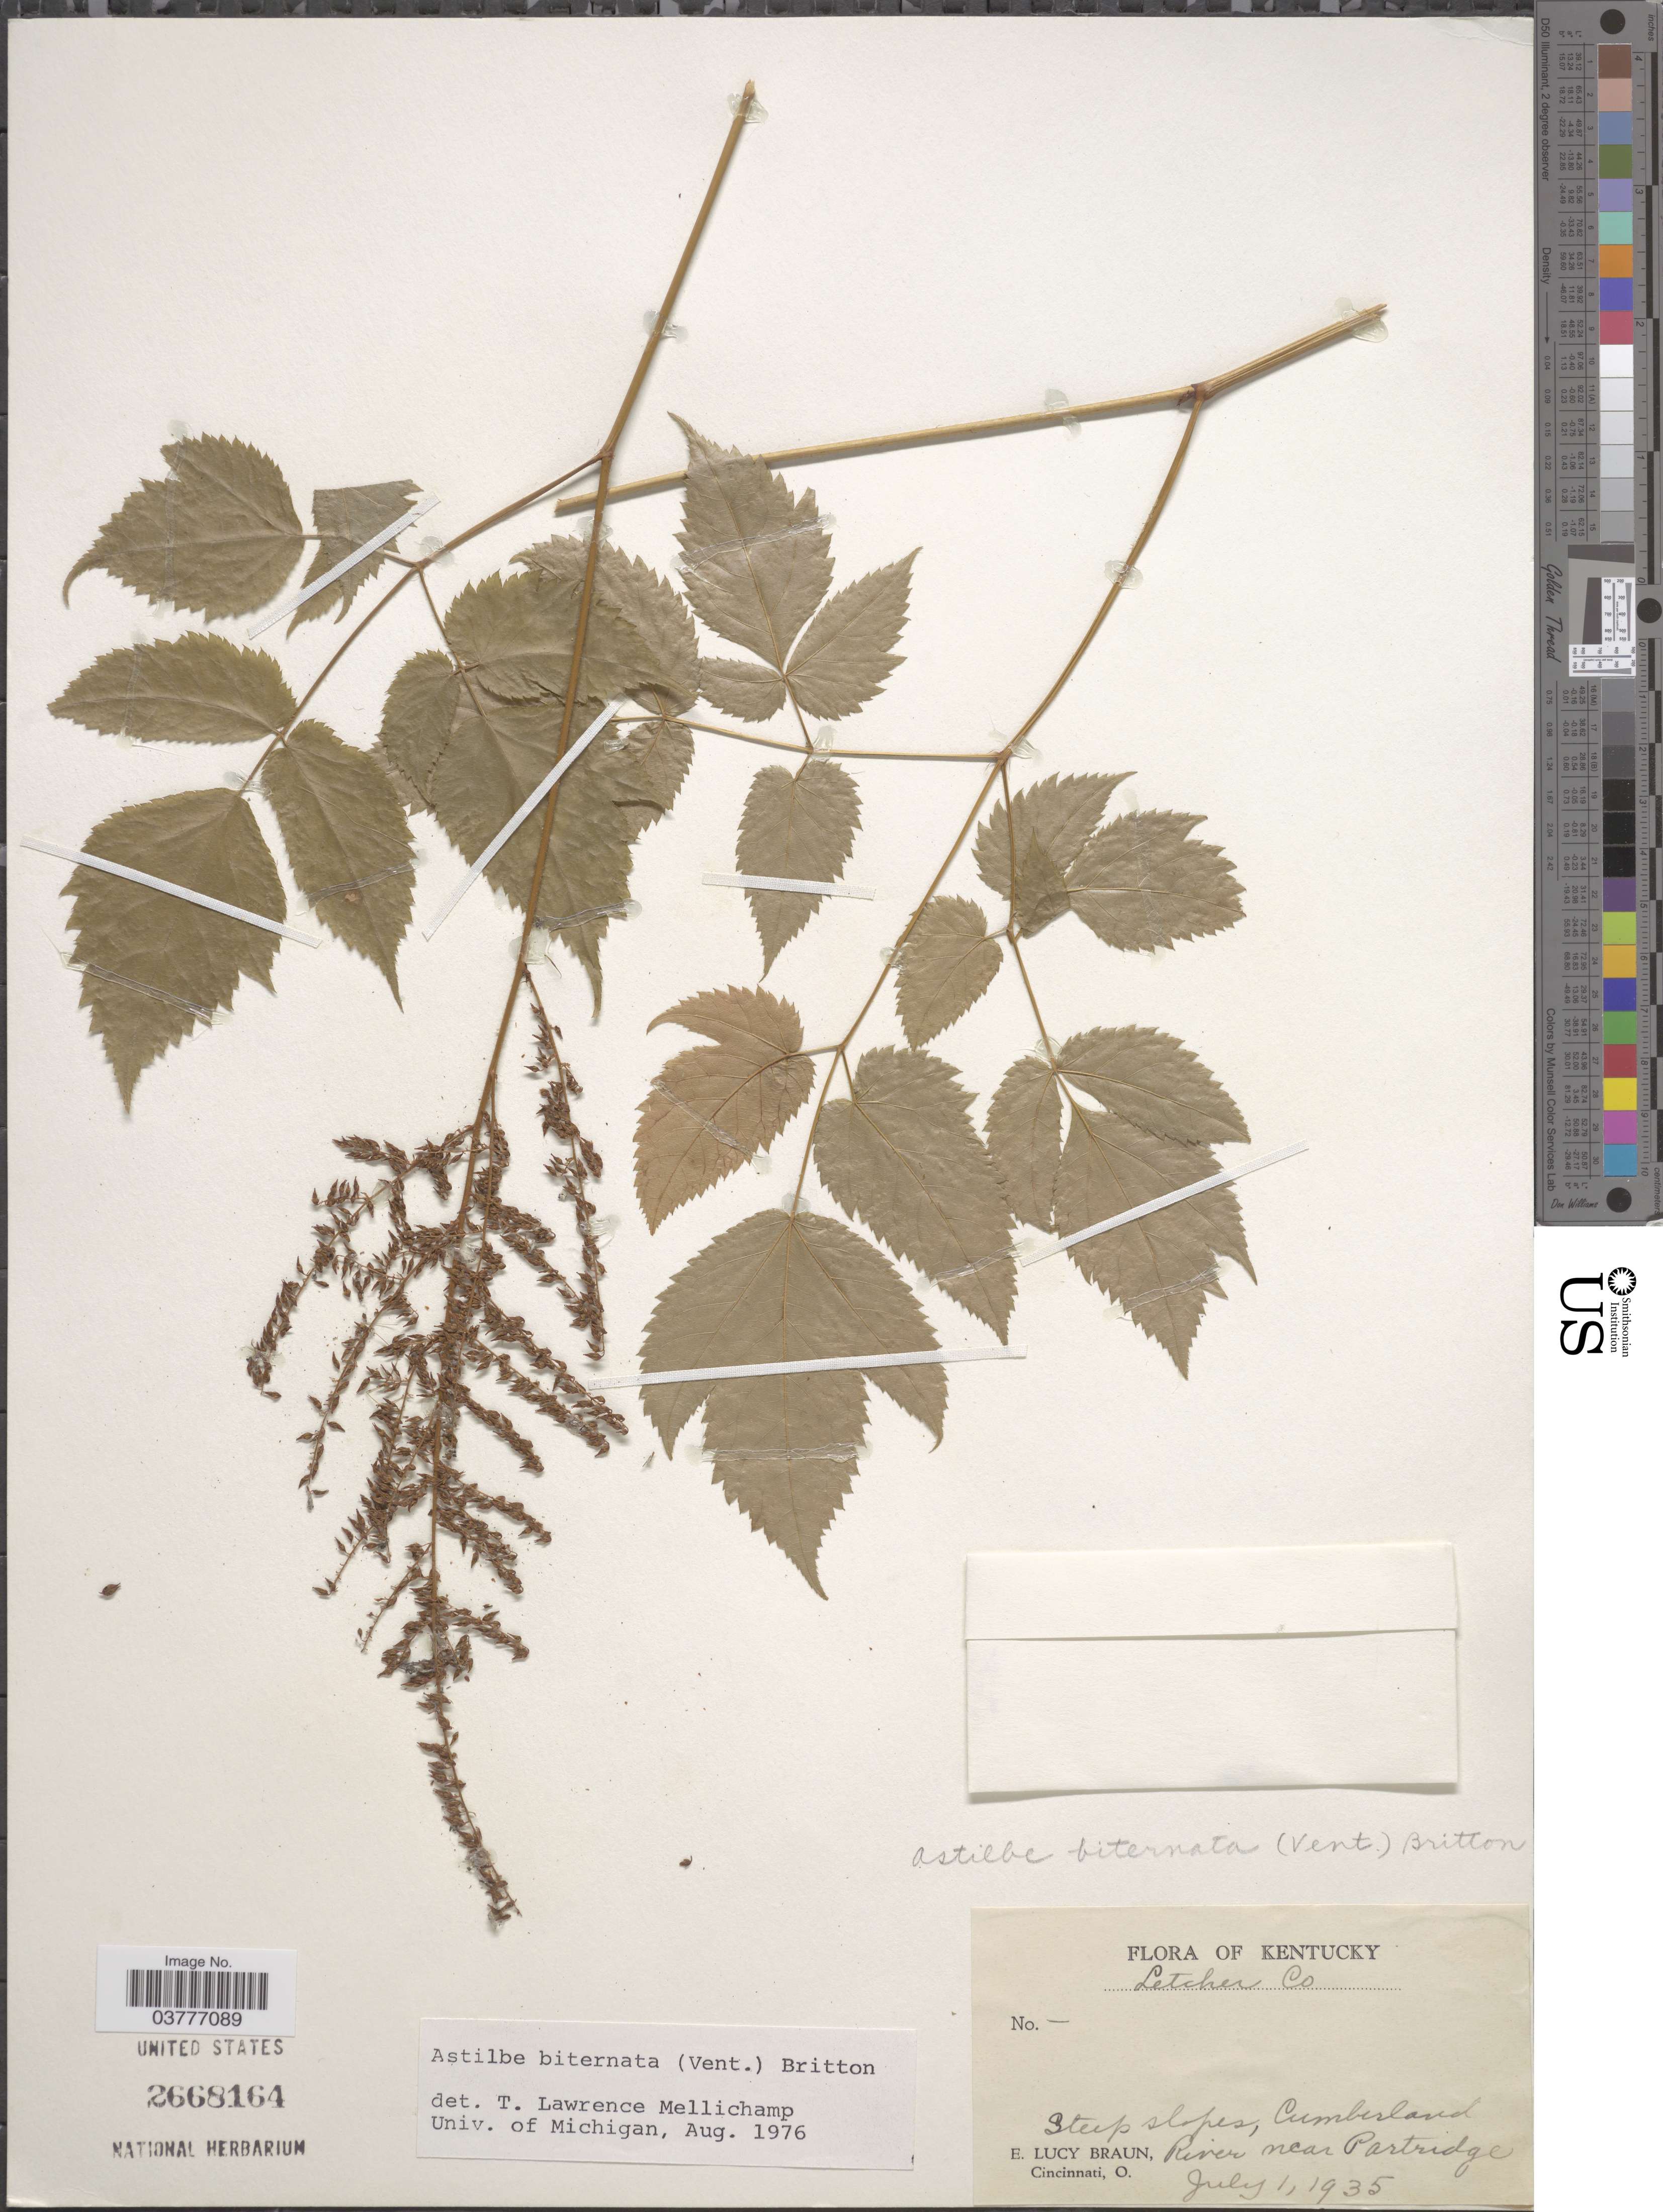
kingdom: Plantae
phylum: Tracheophyta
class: Magnoliopsida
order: Saxifragales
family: Saxifragaceae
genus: Astilbe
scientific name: Astilbe biternata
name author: (Vent.) Britton ex Kearney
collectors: E. L. Braun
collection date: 1935-07-01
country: United States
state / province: Kentucky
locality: Letcher Co. Steep Slopes, Cumberland River near Portridge.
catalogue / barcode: US 2668164